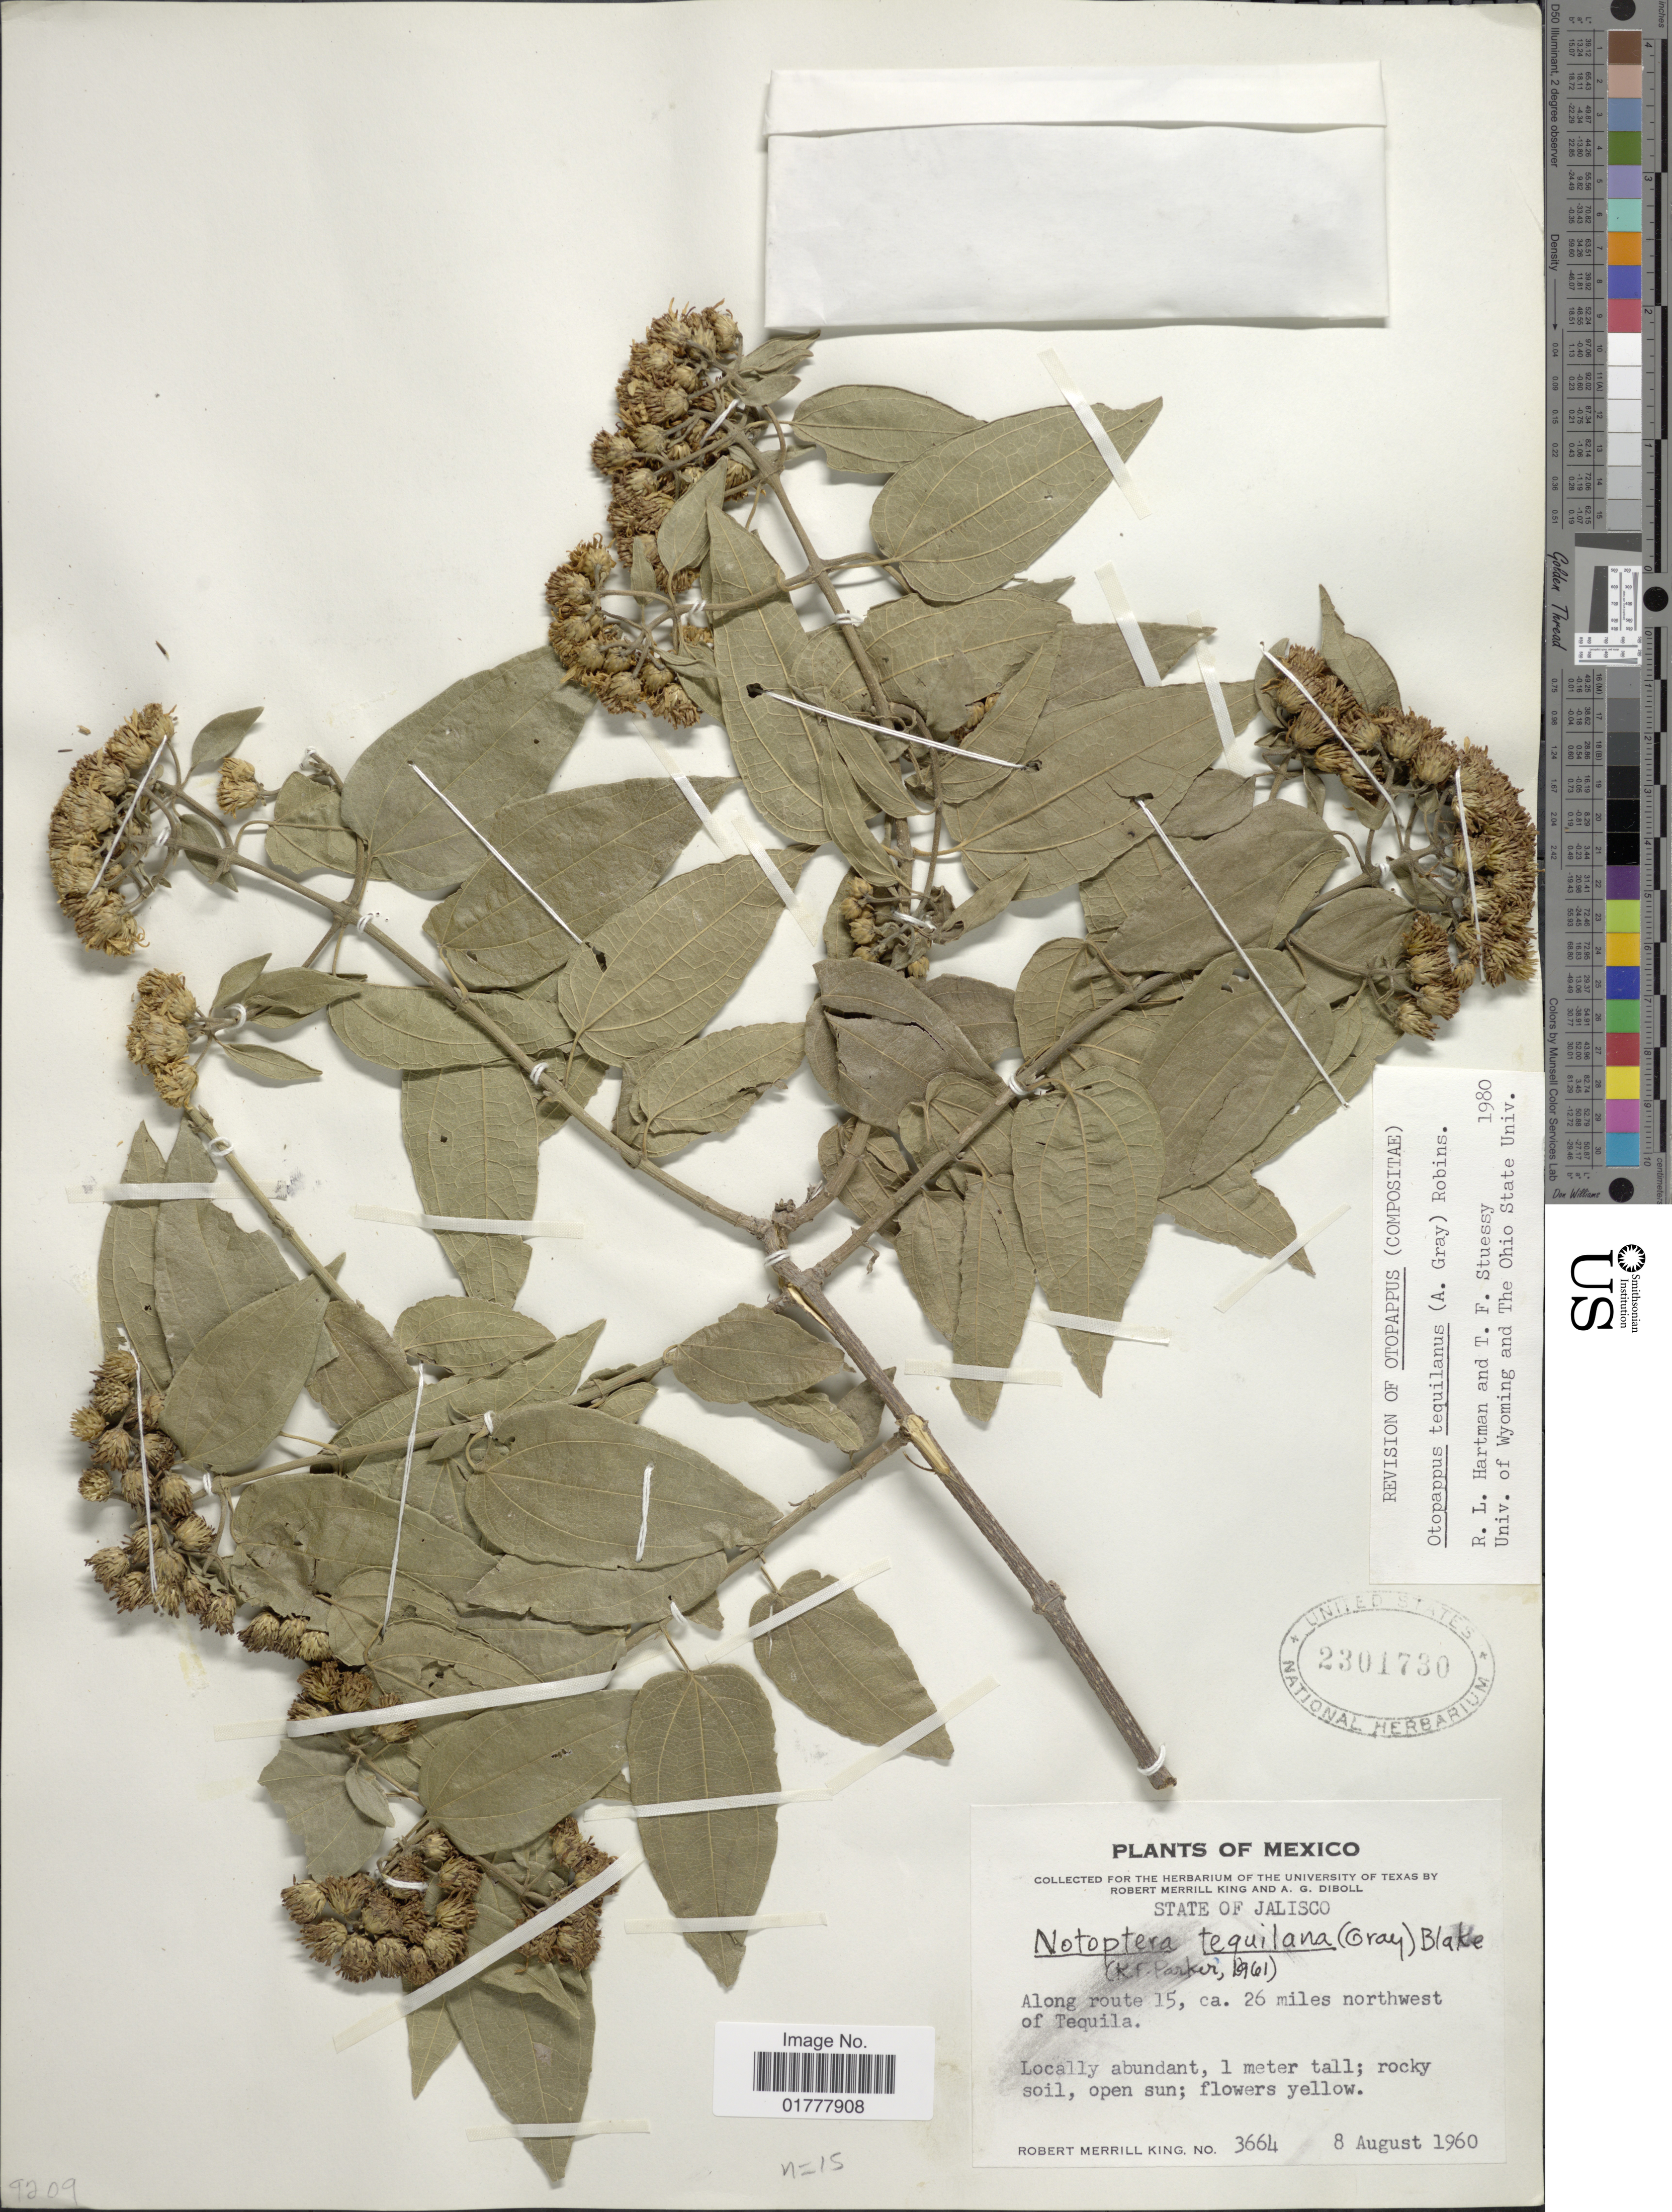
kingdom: Plantae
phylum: Tracheophyta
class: Magnoliopsida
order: Asterales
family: Asteraceae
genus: Otopappus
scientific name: Otopappus tequilanus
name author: (A. Gray) B.L. Rob.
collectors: R. M. King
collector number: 3664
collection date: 1960-08-08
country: Mexico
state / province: Jalisco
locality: Along route 15, 26 miles northwest of Tequila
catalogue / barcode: US 2301730